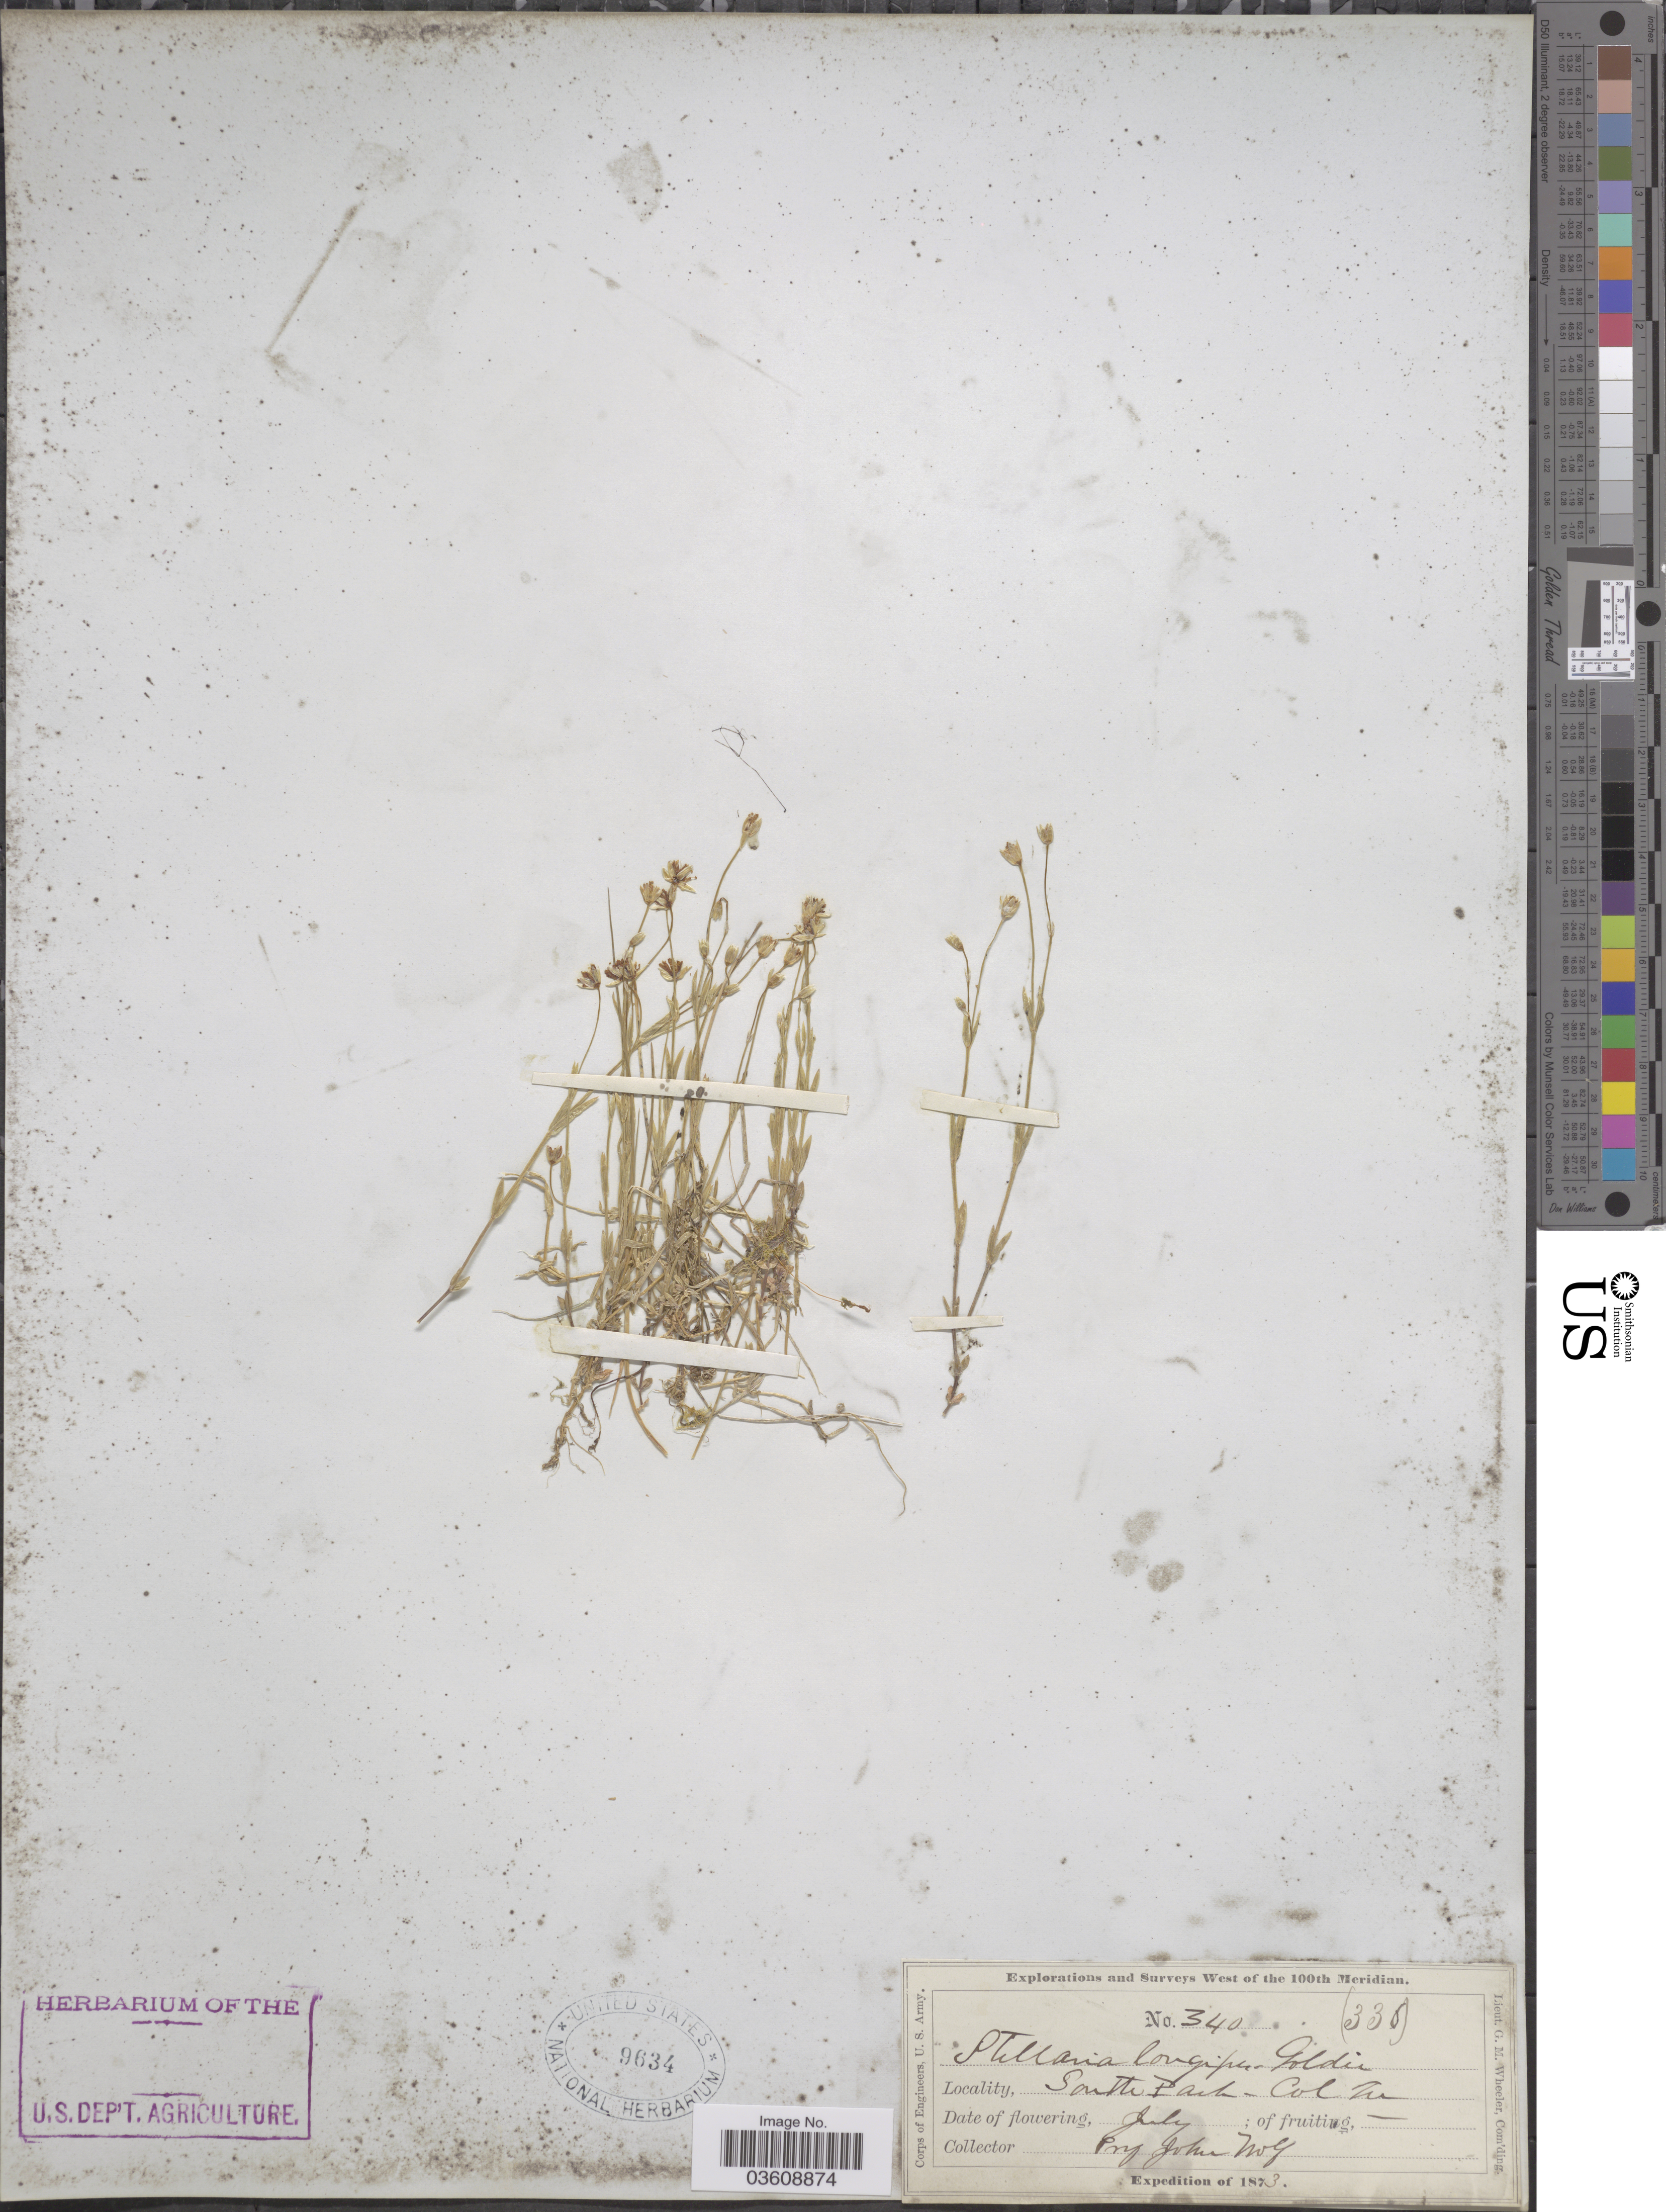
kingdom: Plantae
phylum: Tracheophyta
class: Magnoliopsida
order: Caryophyllales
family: Caryophyllaceae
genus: Stellaria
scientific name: Stellaria longipes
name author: Goldie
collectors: J. Wolf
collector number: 340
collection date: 1873-07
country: United States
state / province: Colorado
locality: South Park.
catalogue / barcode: US 9634